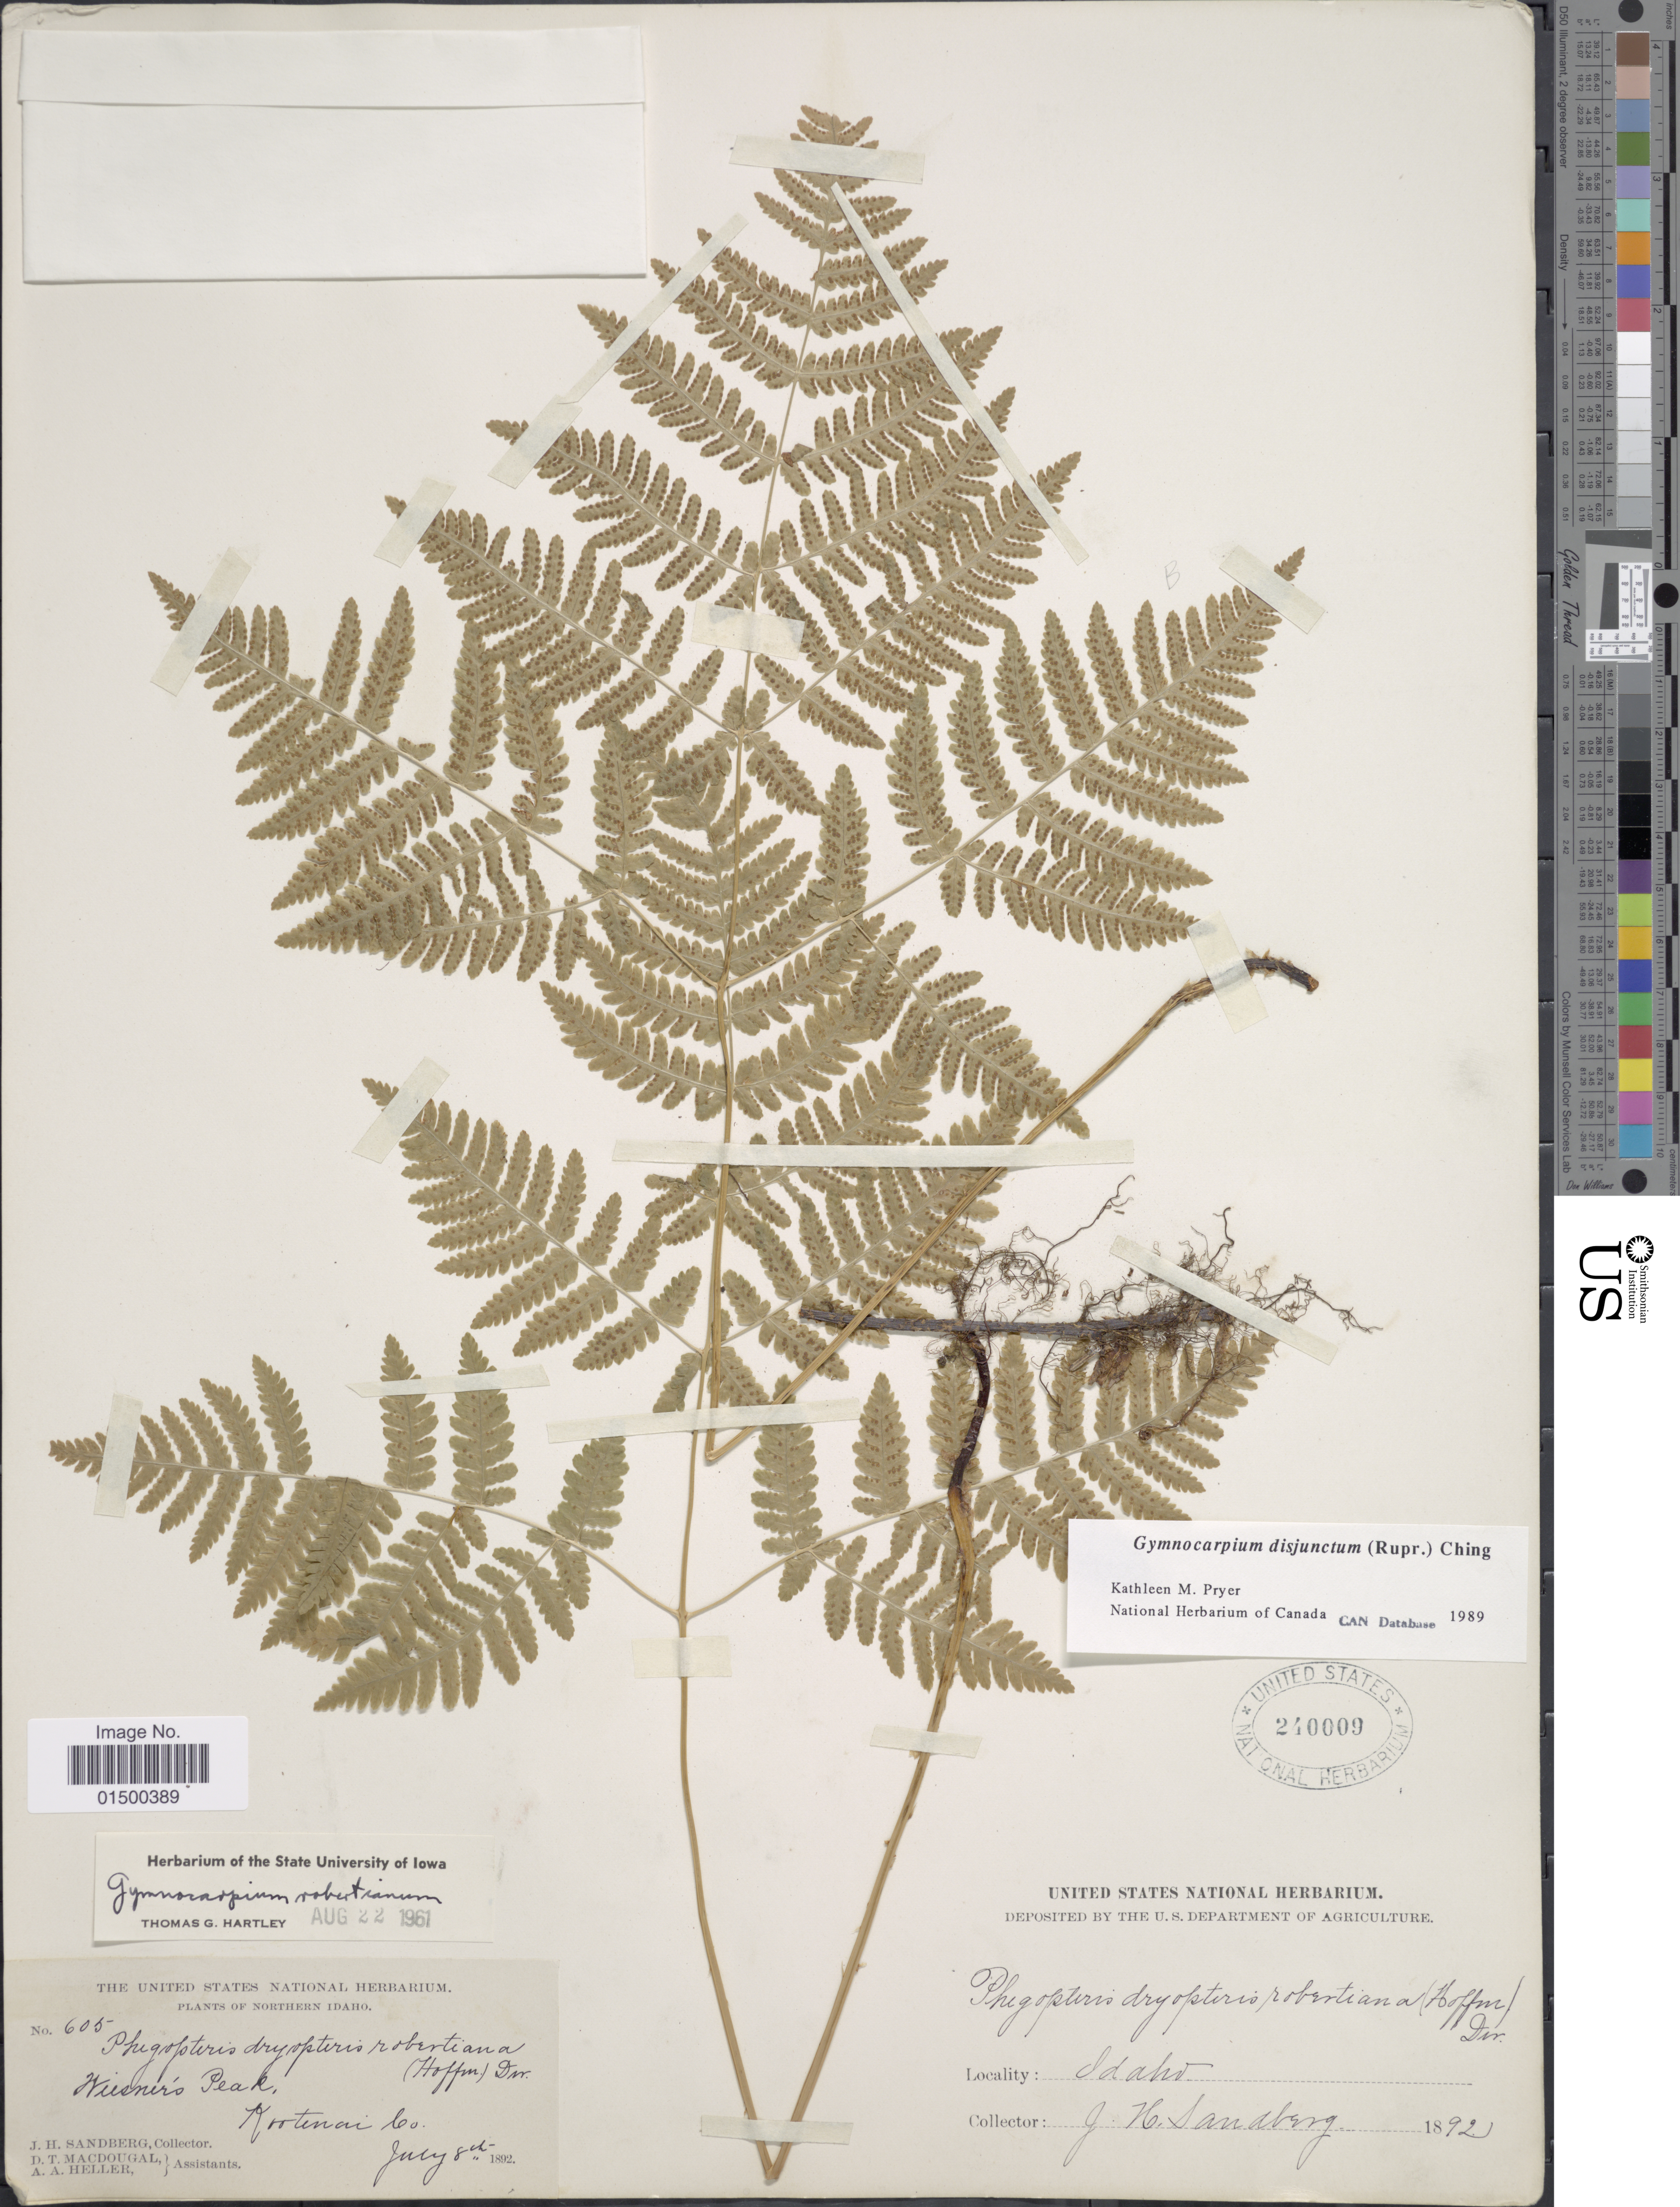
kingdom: Plantae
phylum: Tracheophyta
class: Polypodiopsida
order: Polypodiales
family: Cystopteridaceae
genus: Gymnocarpium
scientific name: Gymnocarpium disjunctum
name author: (Rupr.) Ching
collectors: J. H. Sandberg, D. T. MacDougal & A. A. Heller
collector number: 605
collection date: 1892-07-08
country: United States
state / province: Idaho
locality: Northern Idaho, Wiesmers Peak, Kootenai Co.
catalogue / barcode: US 240009